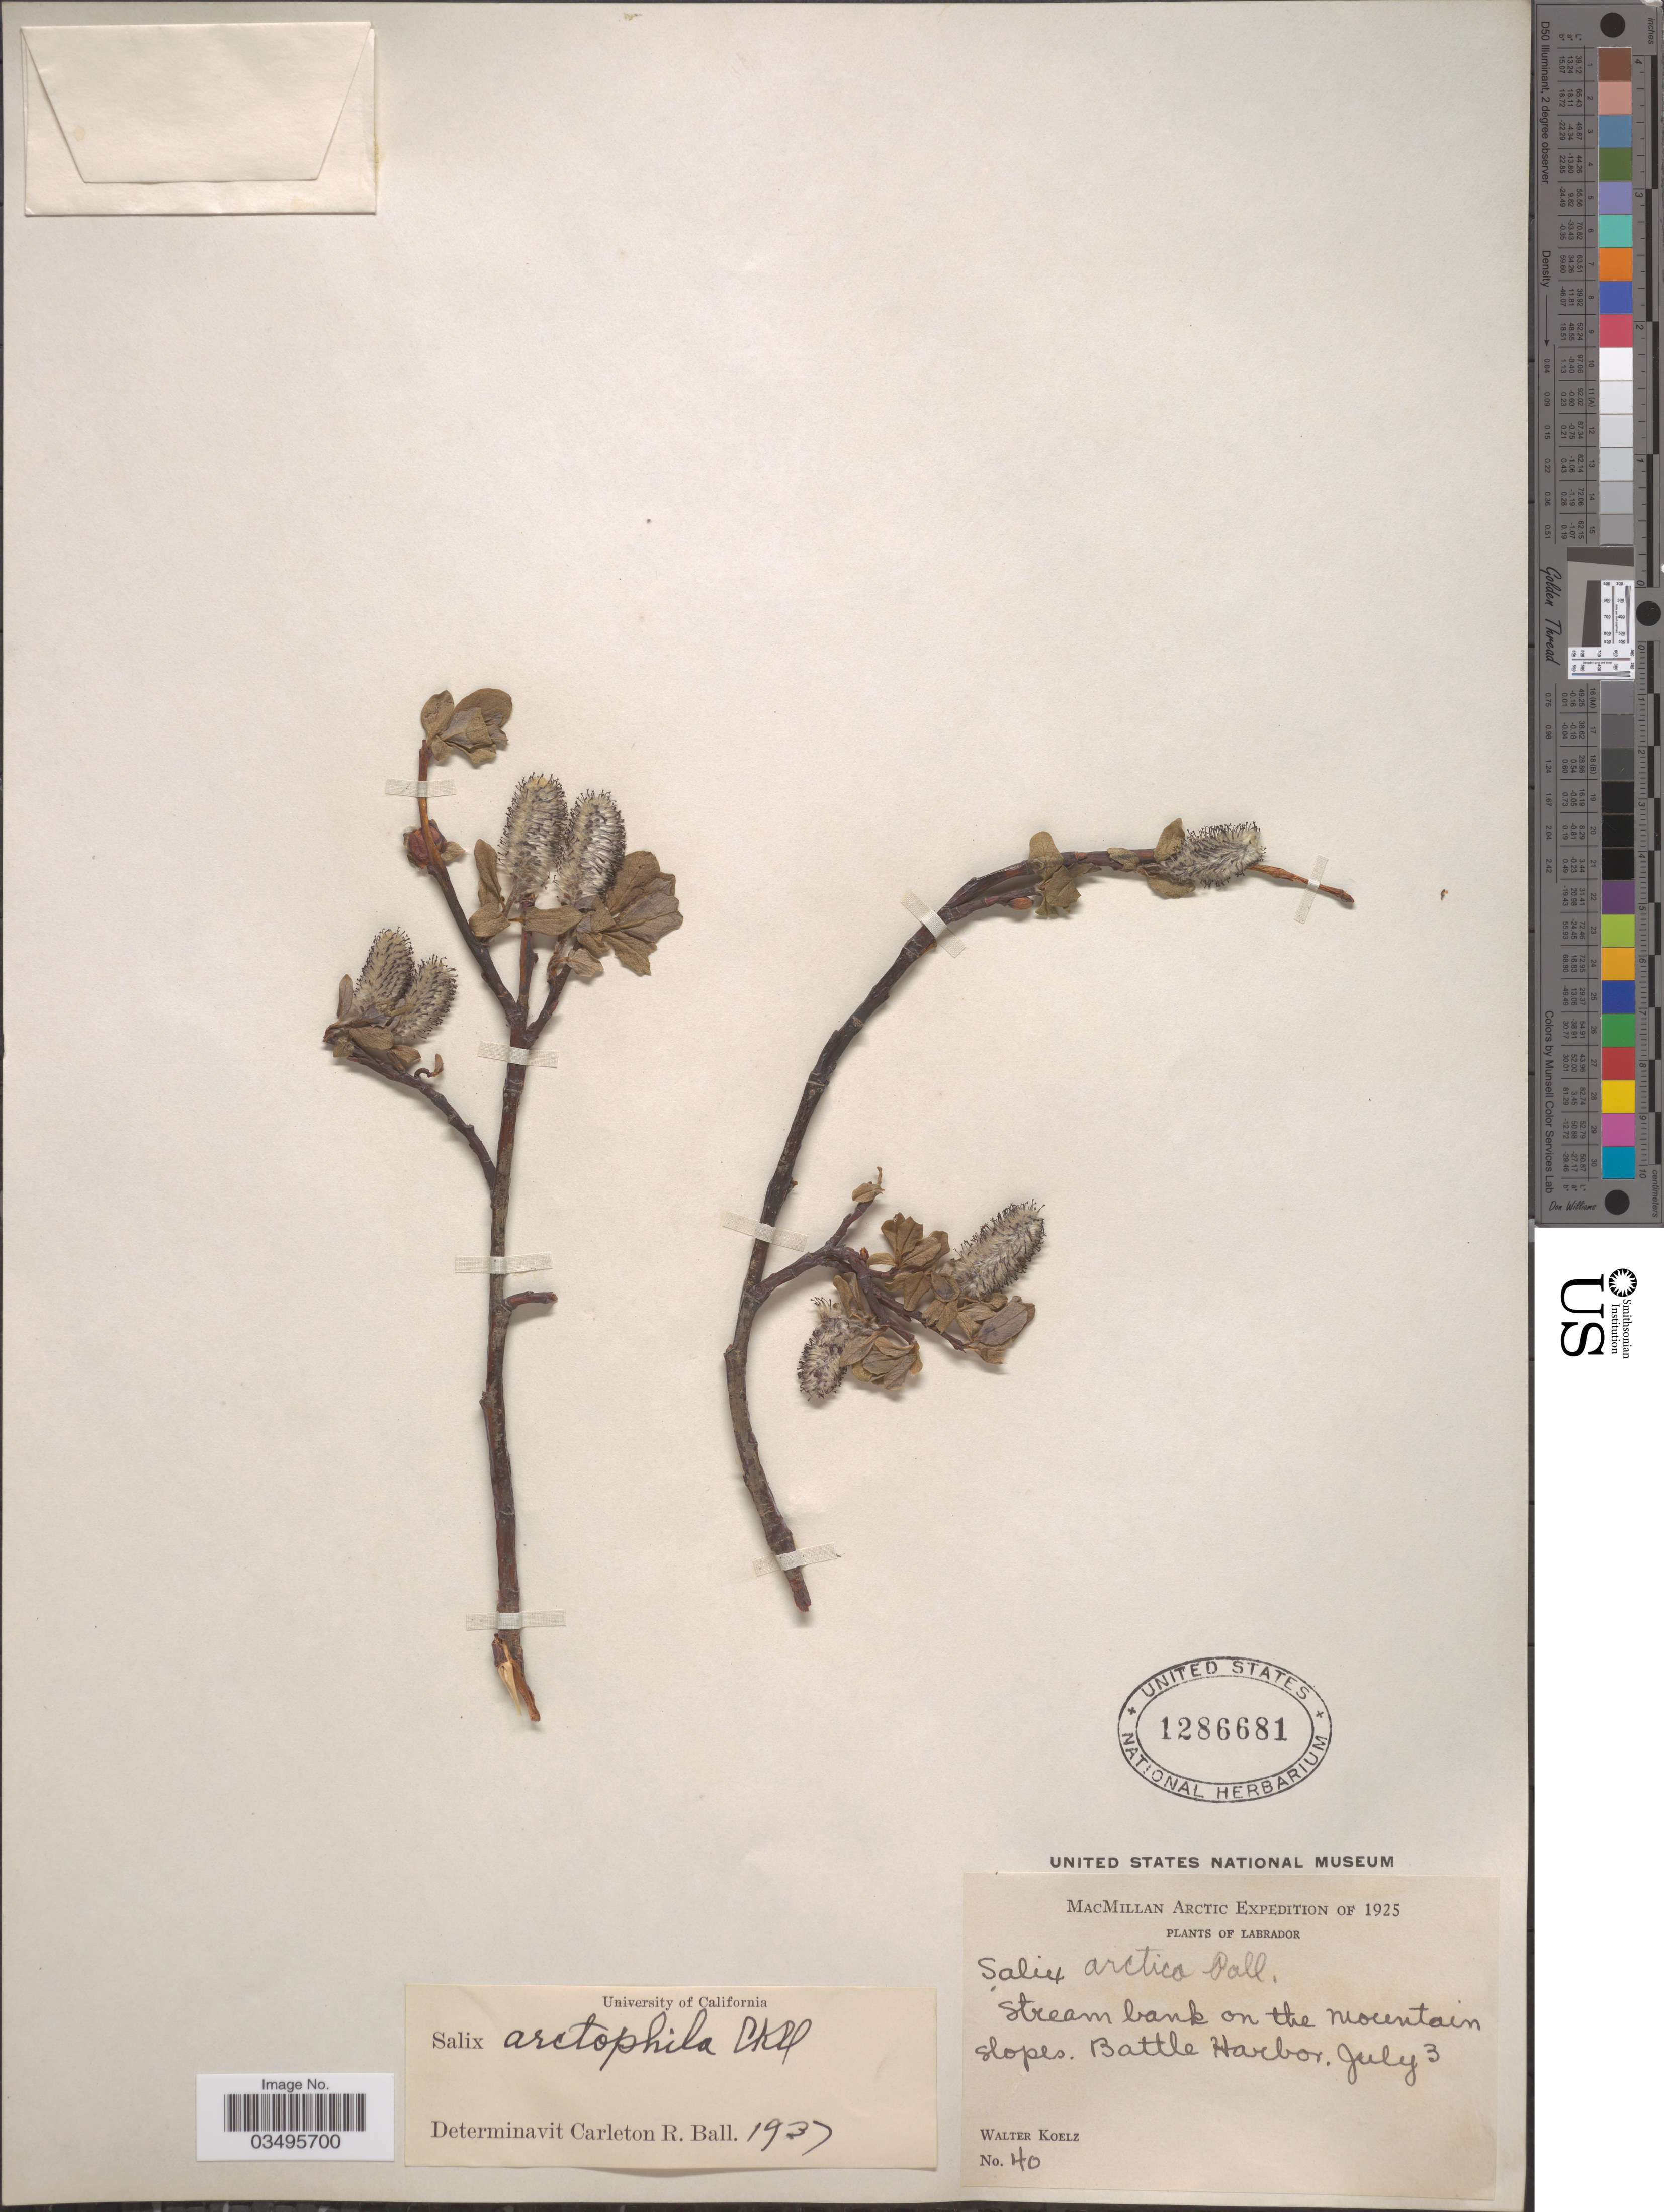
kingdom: Plantae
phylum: Tracheophyta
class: Magnoliopsida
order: Malpighiales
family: Salicaceae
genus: Salix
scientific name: Salix arctophila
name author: Cockerell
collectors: W. N. Koelz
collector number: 40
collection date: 1925-07-03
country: Canada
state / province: Newfoundland and Labrador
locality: Labrador. Stream bank on the mountain slopes. Battle Harbor.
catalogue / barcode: US 1286681